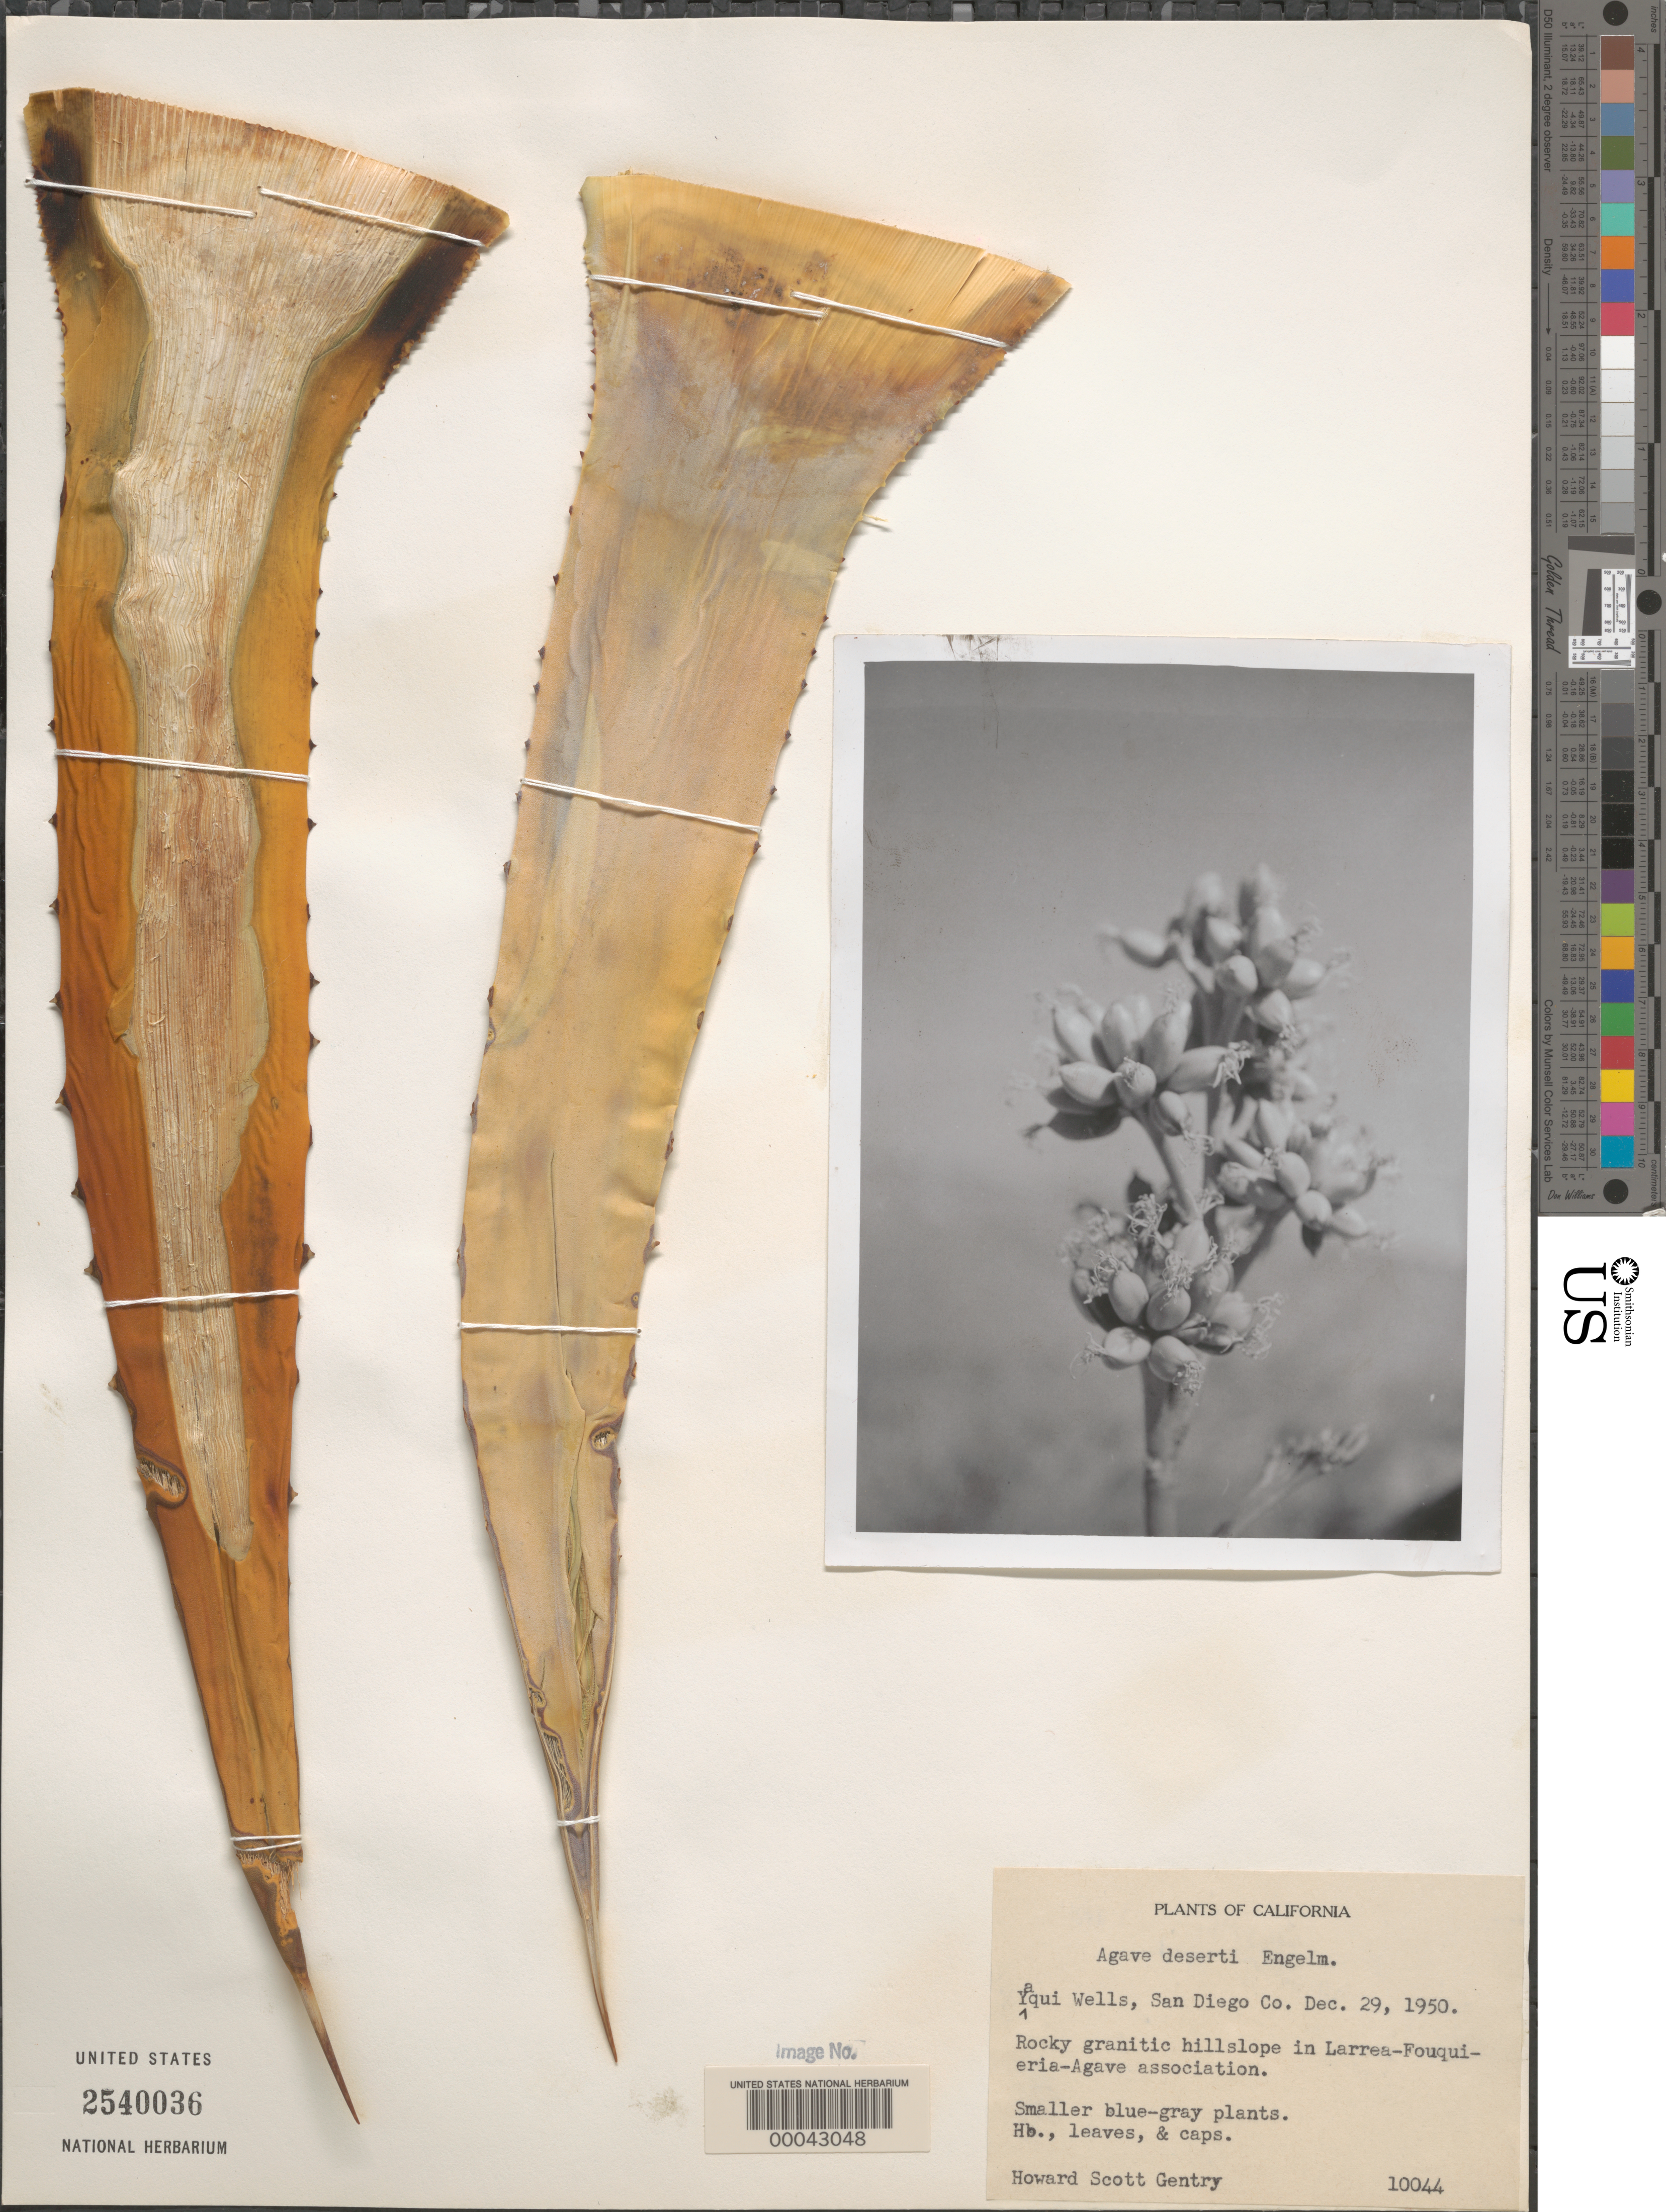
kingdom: Plantae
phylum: Tracheophyta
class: Liliopsida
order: Asparagales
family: Asparagaceae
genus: Agave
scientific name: Agave deserti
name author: Engelm.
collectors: H. S. Gentry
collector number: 10044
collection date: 1950-12-29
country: United States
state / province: California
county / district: San Diego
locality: Yaqui Wells, San Diego Co.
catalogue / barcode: US 2540036